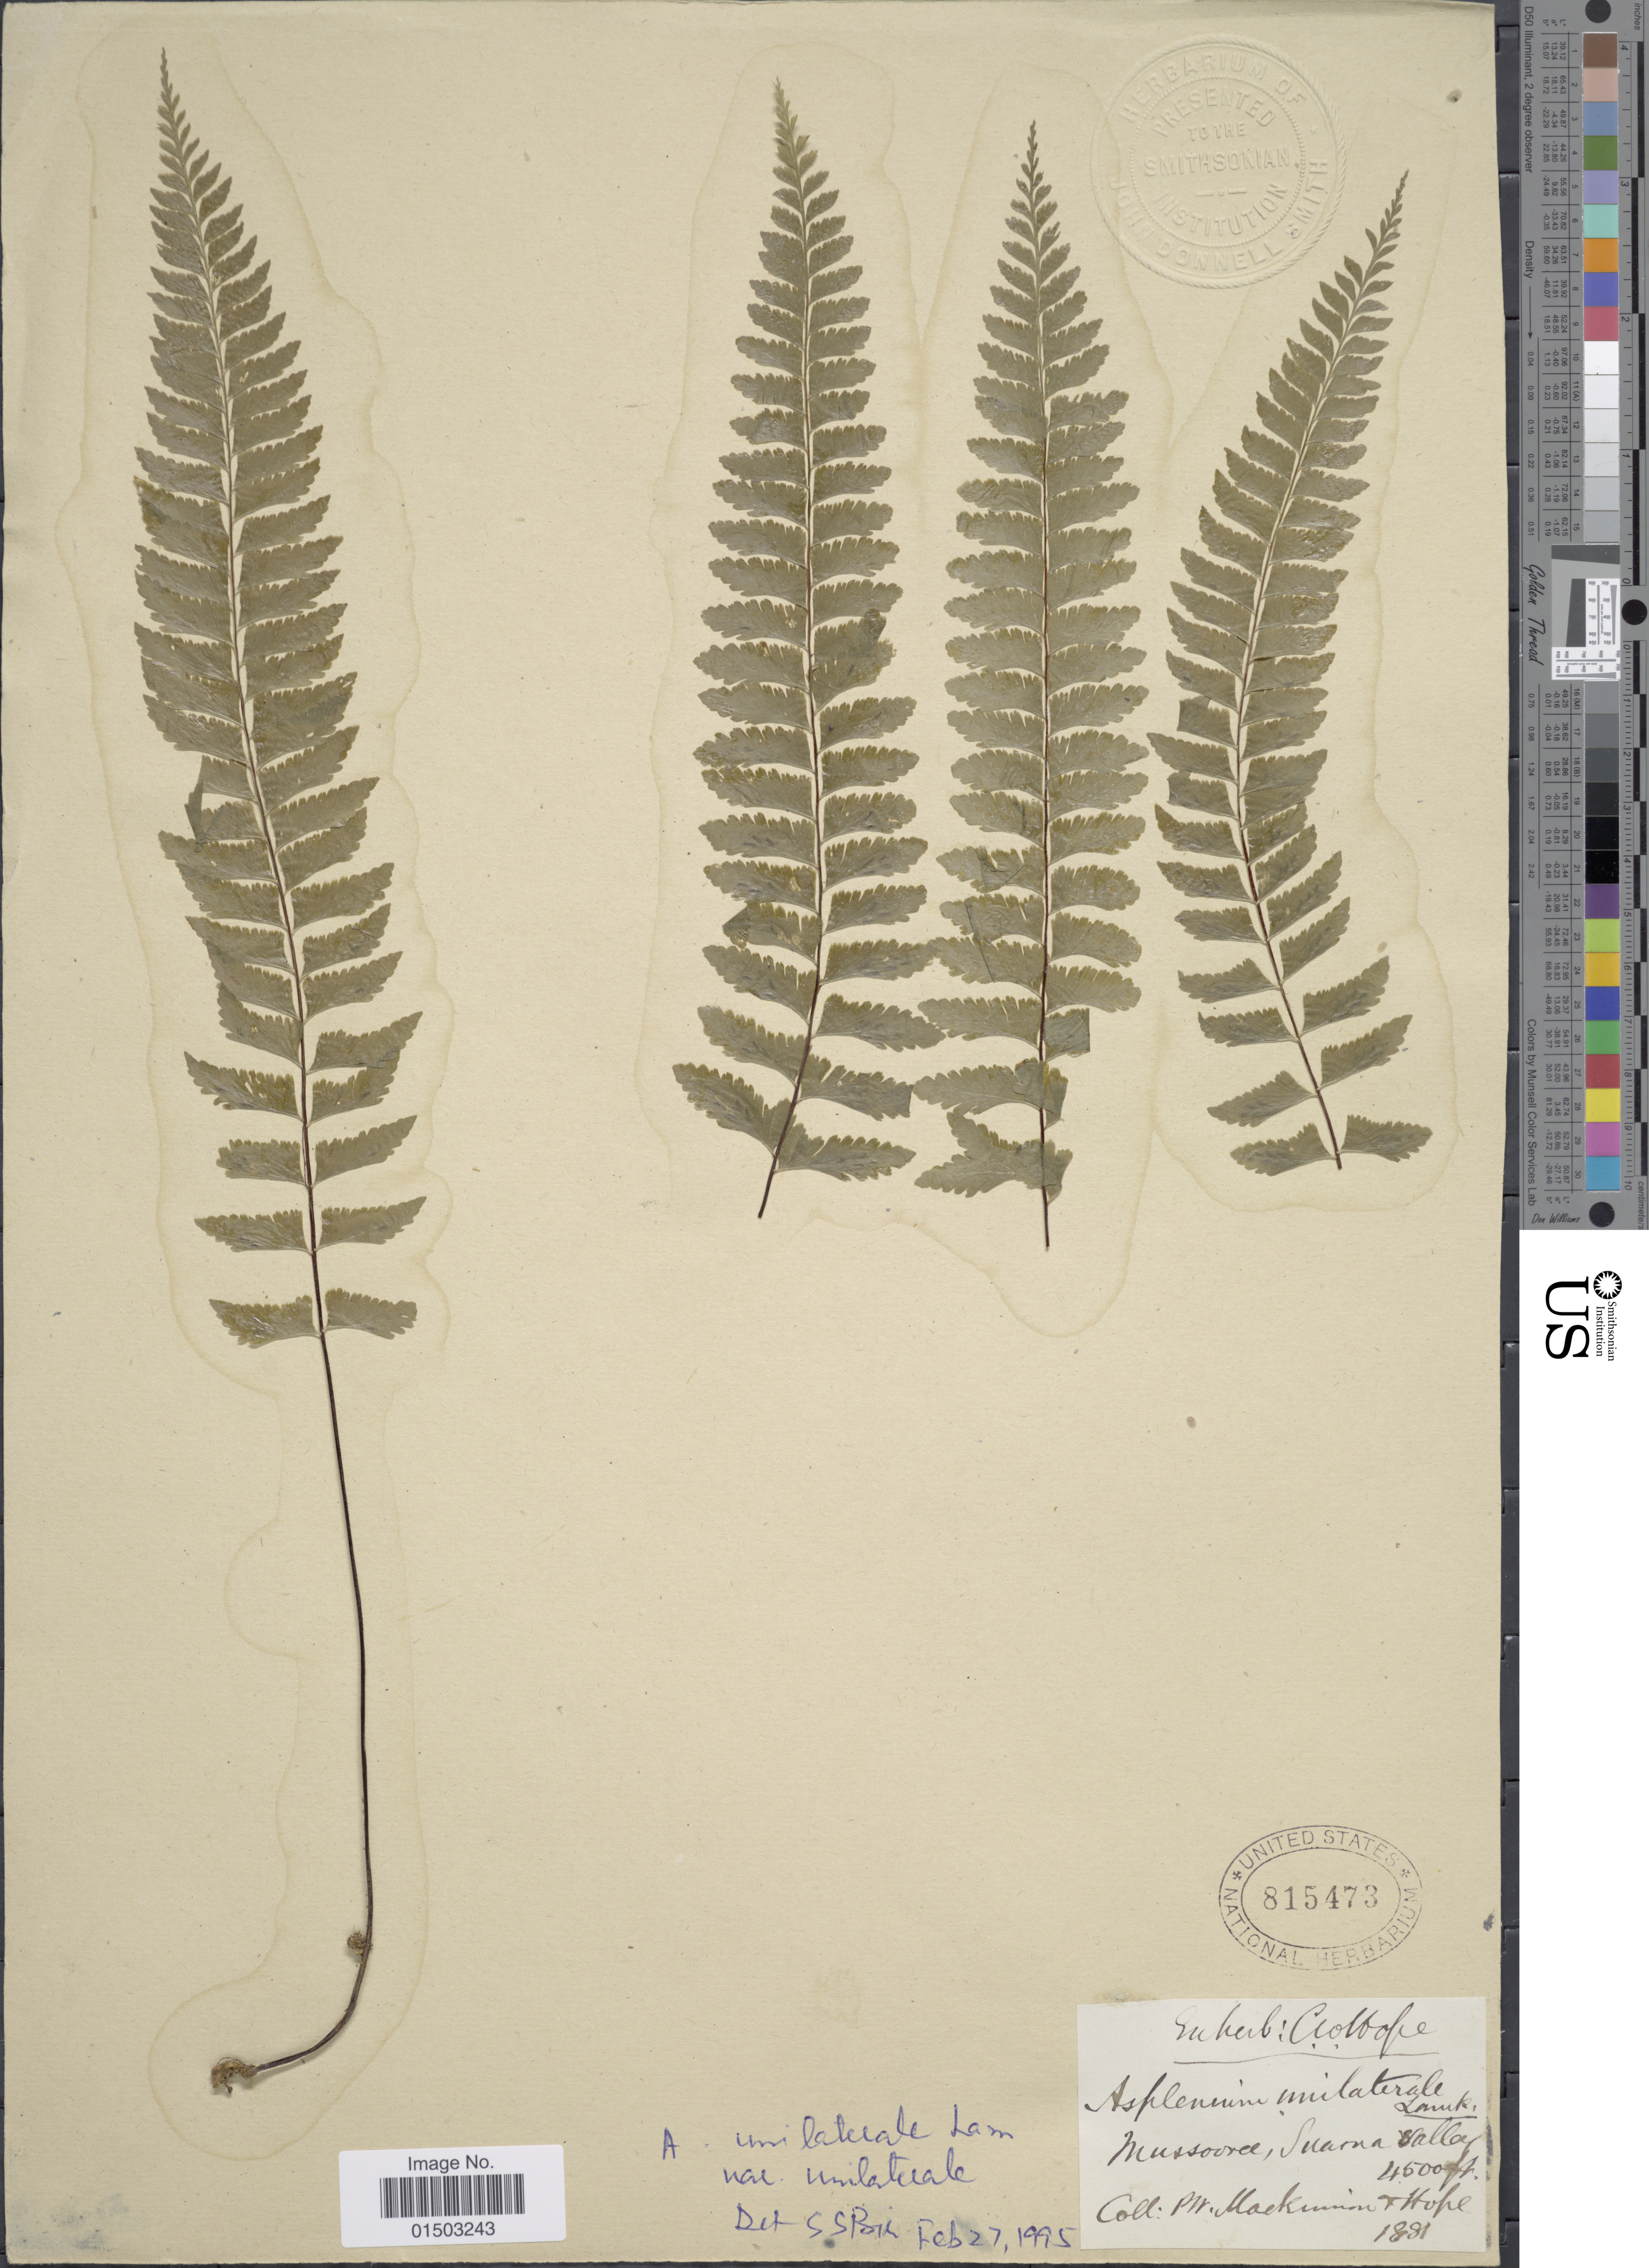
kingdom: Plantae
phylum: Tracheophyta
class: Polypodiopsida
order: Polypodiales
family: Aspleniaceae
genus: Hymenasplenium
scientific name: Hymenasplenium unilaterale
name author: (Lam.) Hayata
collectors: P. Mackinnon & C. W. Hope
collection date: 1881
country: India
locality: Mussooree, Skarna Valley.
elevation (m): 1372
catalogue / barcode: US 815473